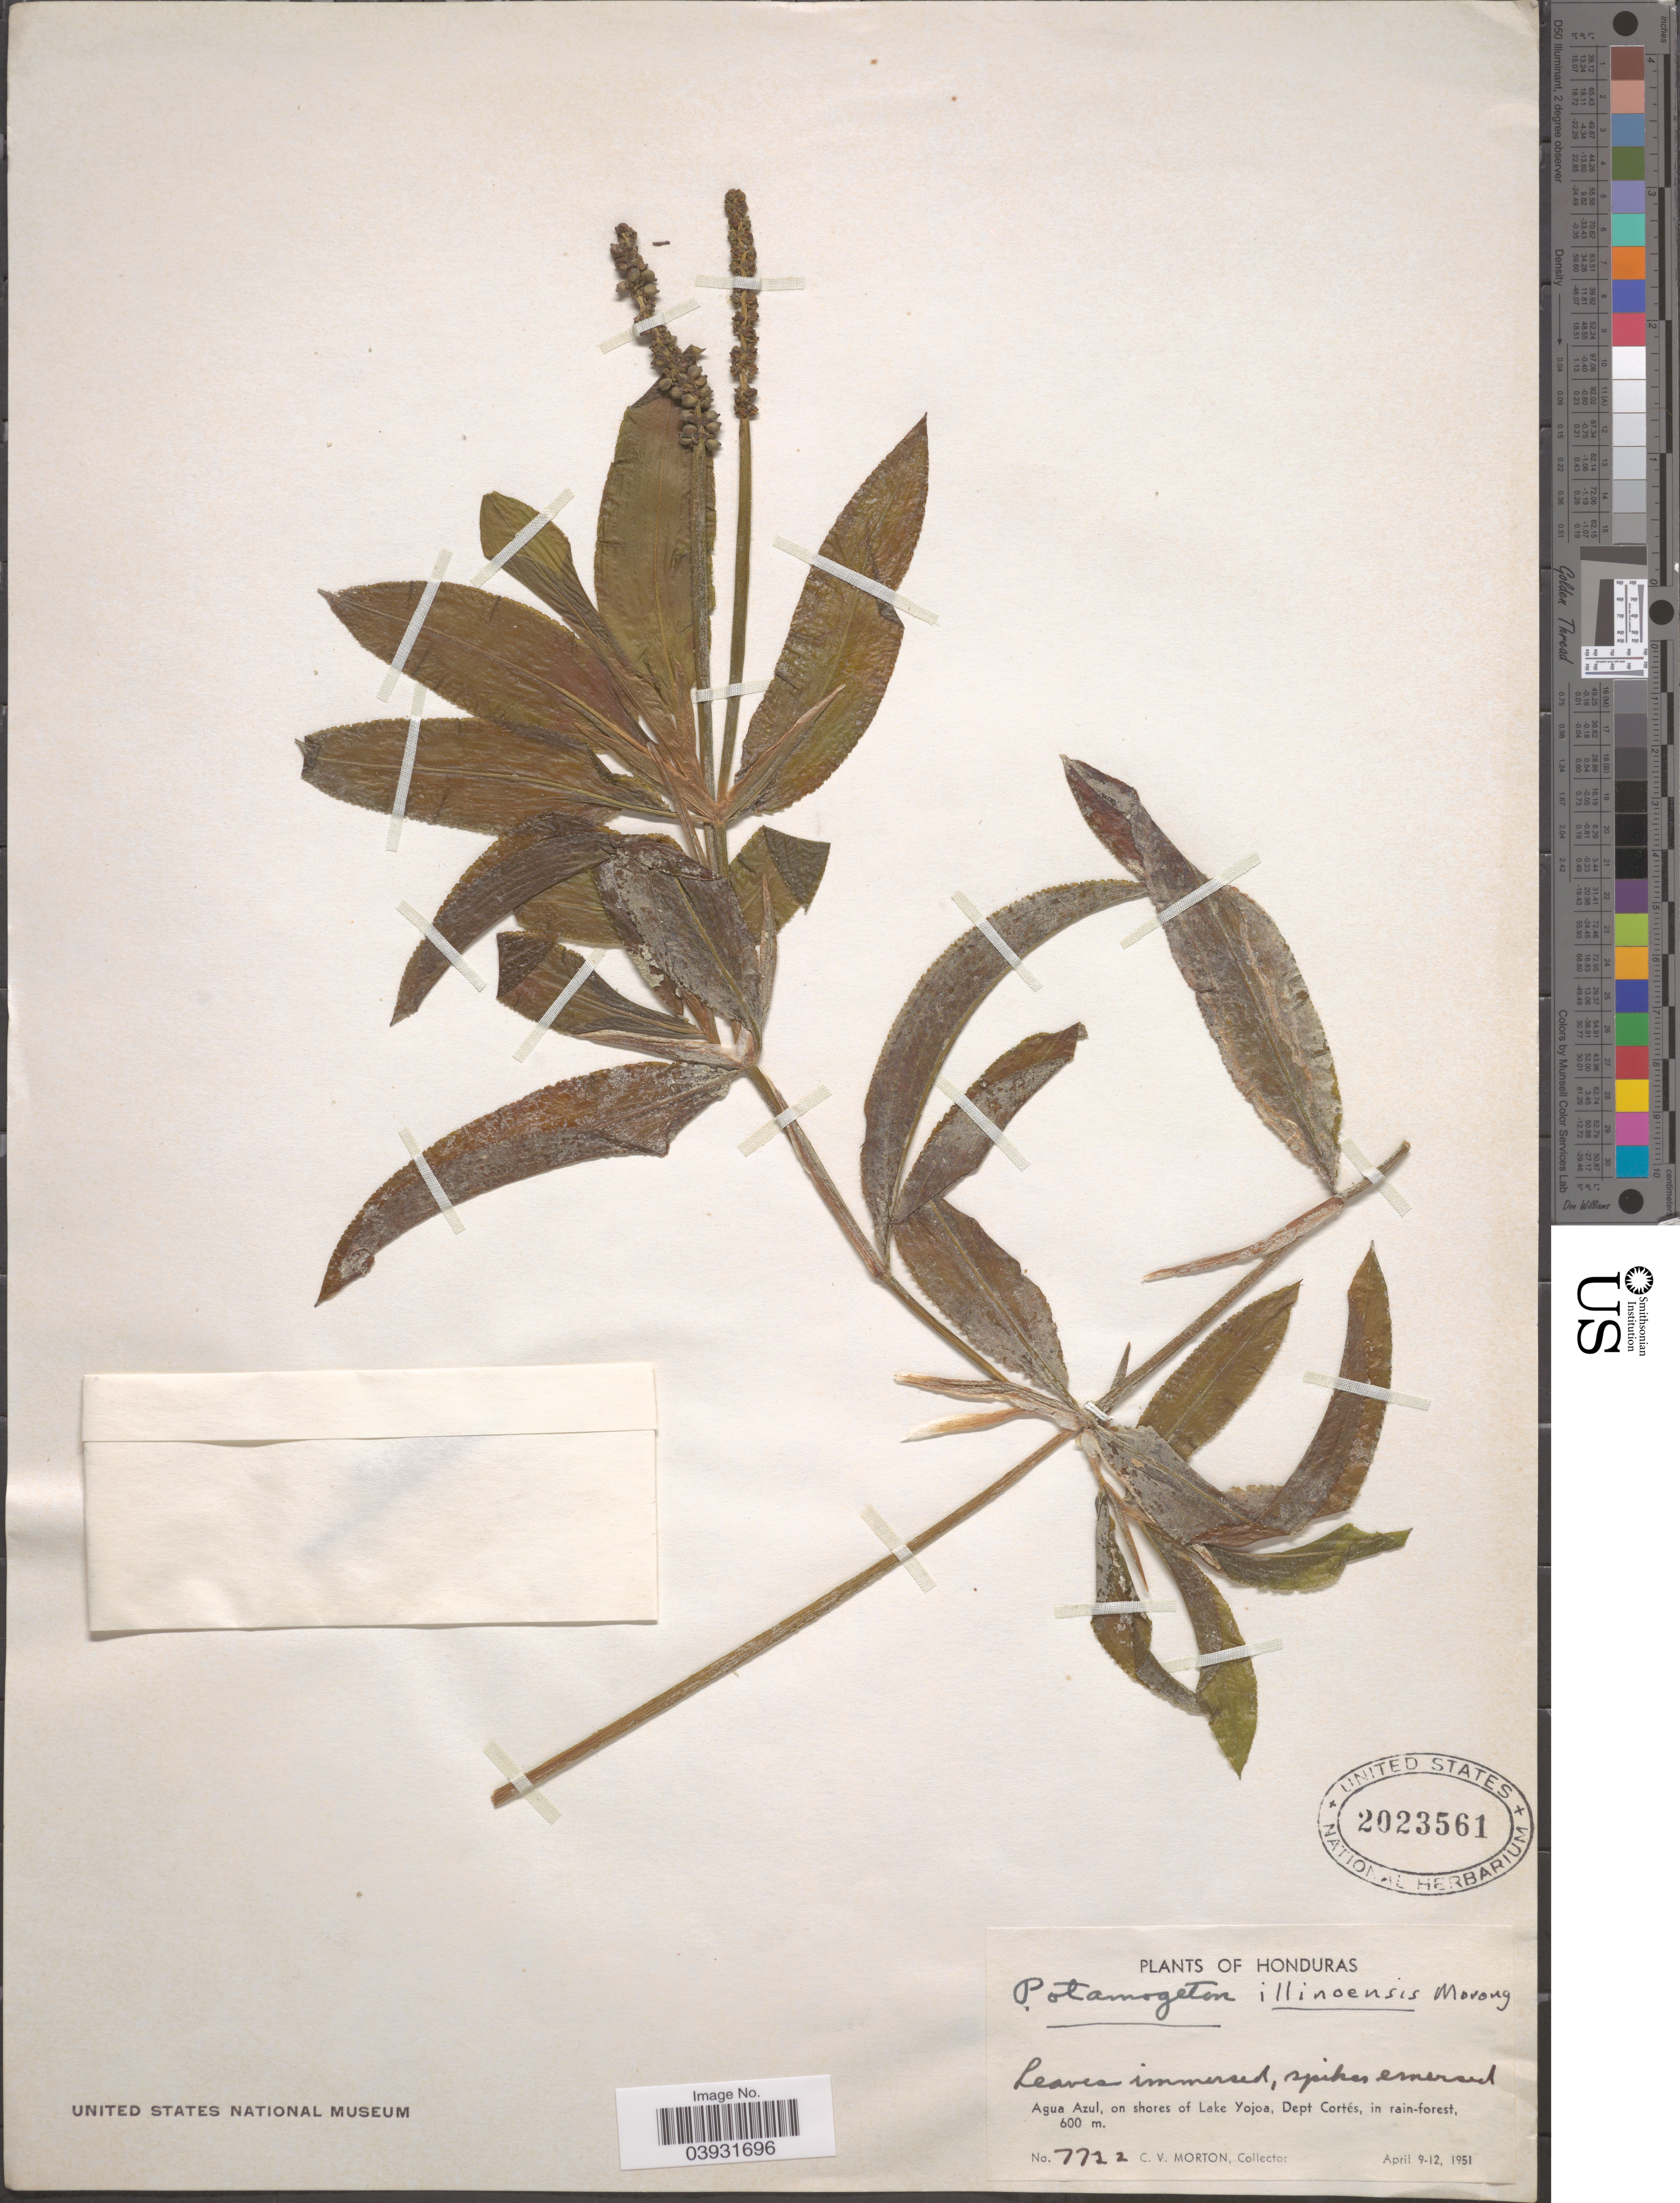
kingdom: Plantae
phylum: Tracheophyta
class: Liliopsida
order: Alismatales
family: Potamogetonaceae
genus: Potamogeton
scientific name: Potamogeton illinoensis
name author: Morong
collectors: C. V. Morton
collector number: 7722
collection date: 1951-04-09/1951-04-12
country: Honduras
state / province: Cortes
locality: Agua Azul, on shores of Lake Yojoa, Dept. Cortés.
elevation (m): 600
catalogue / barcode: US 2023561